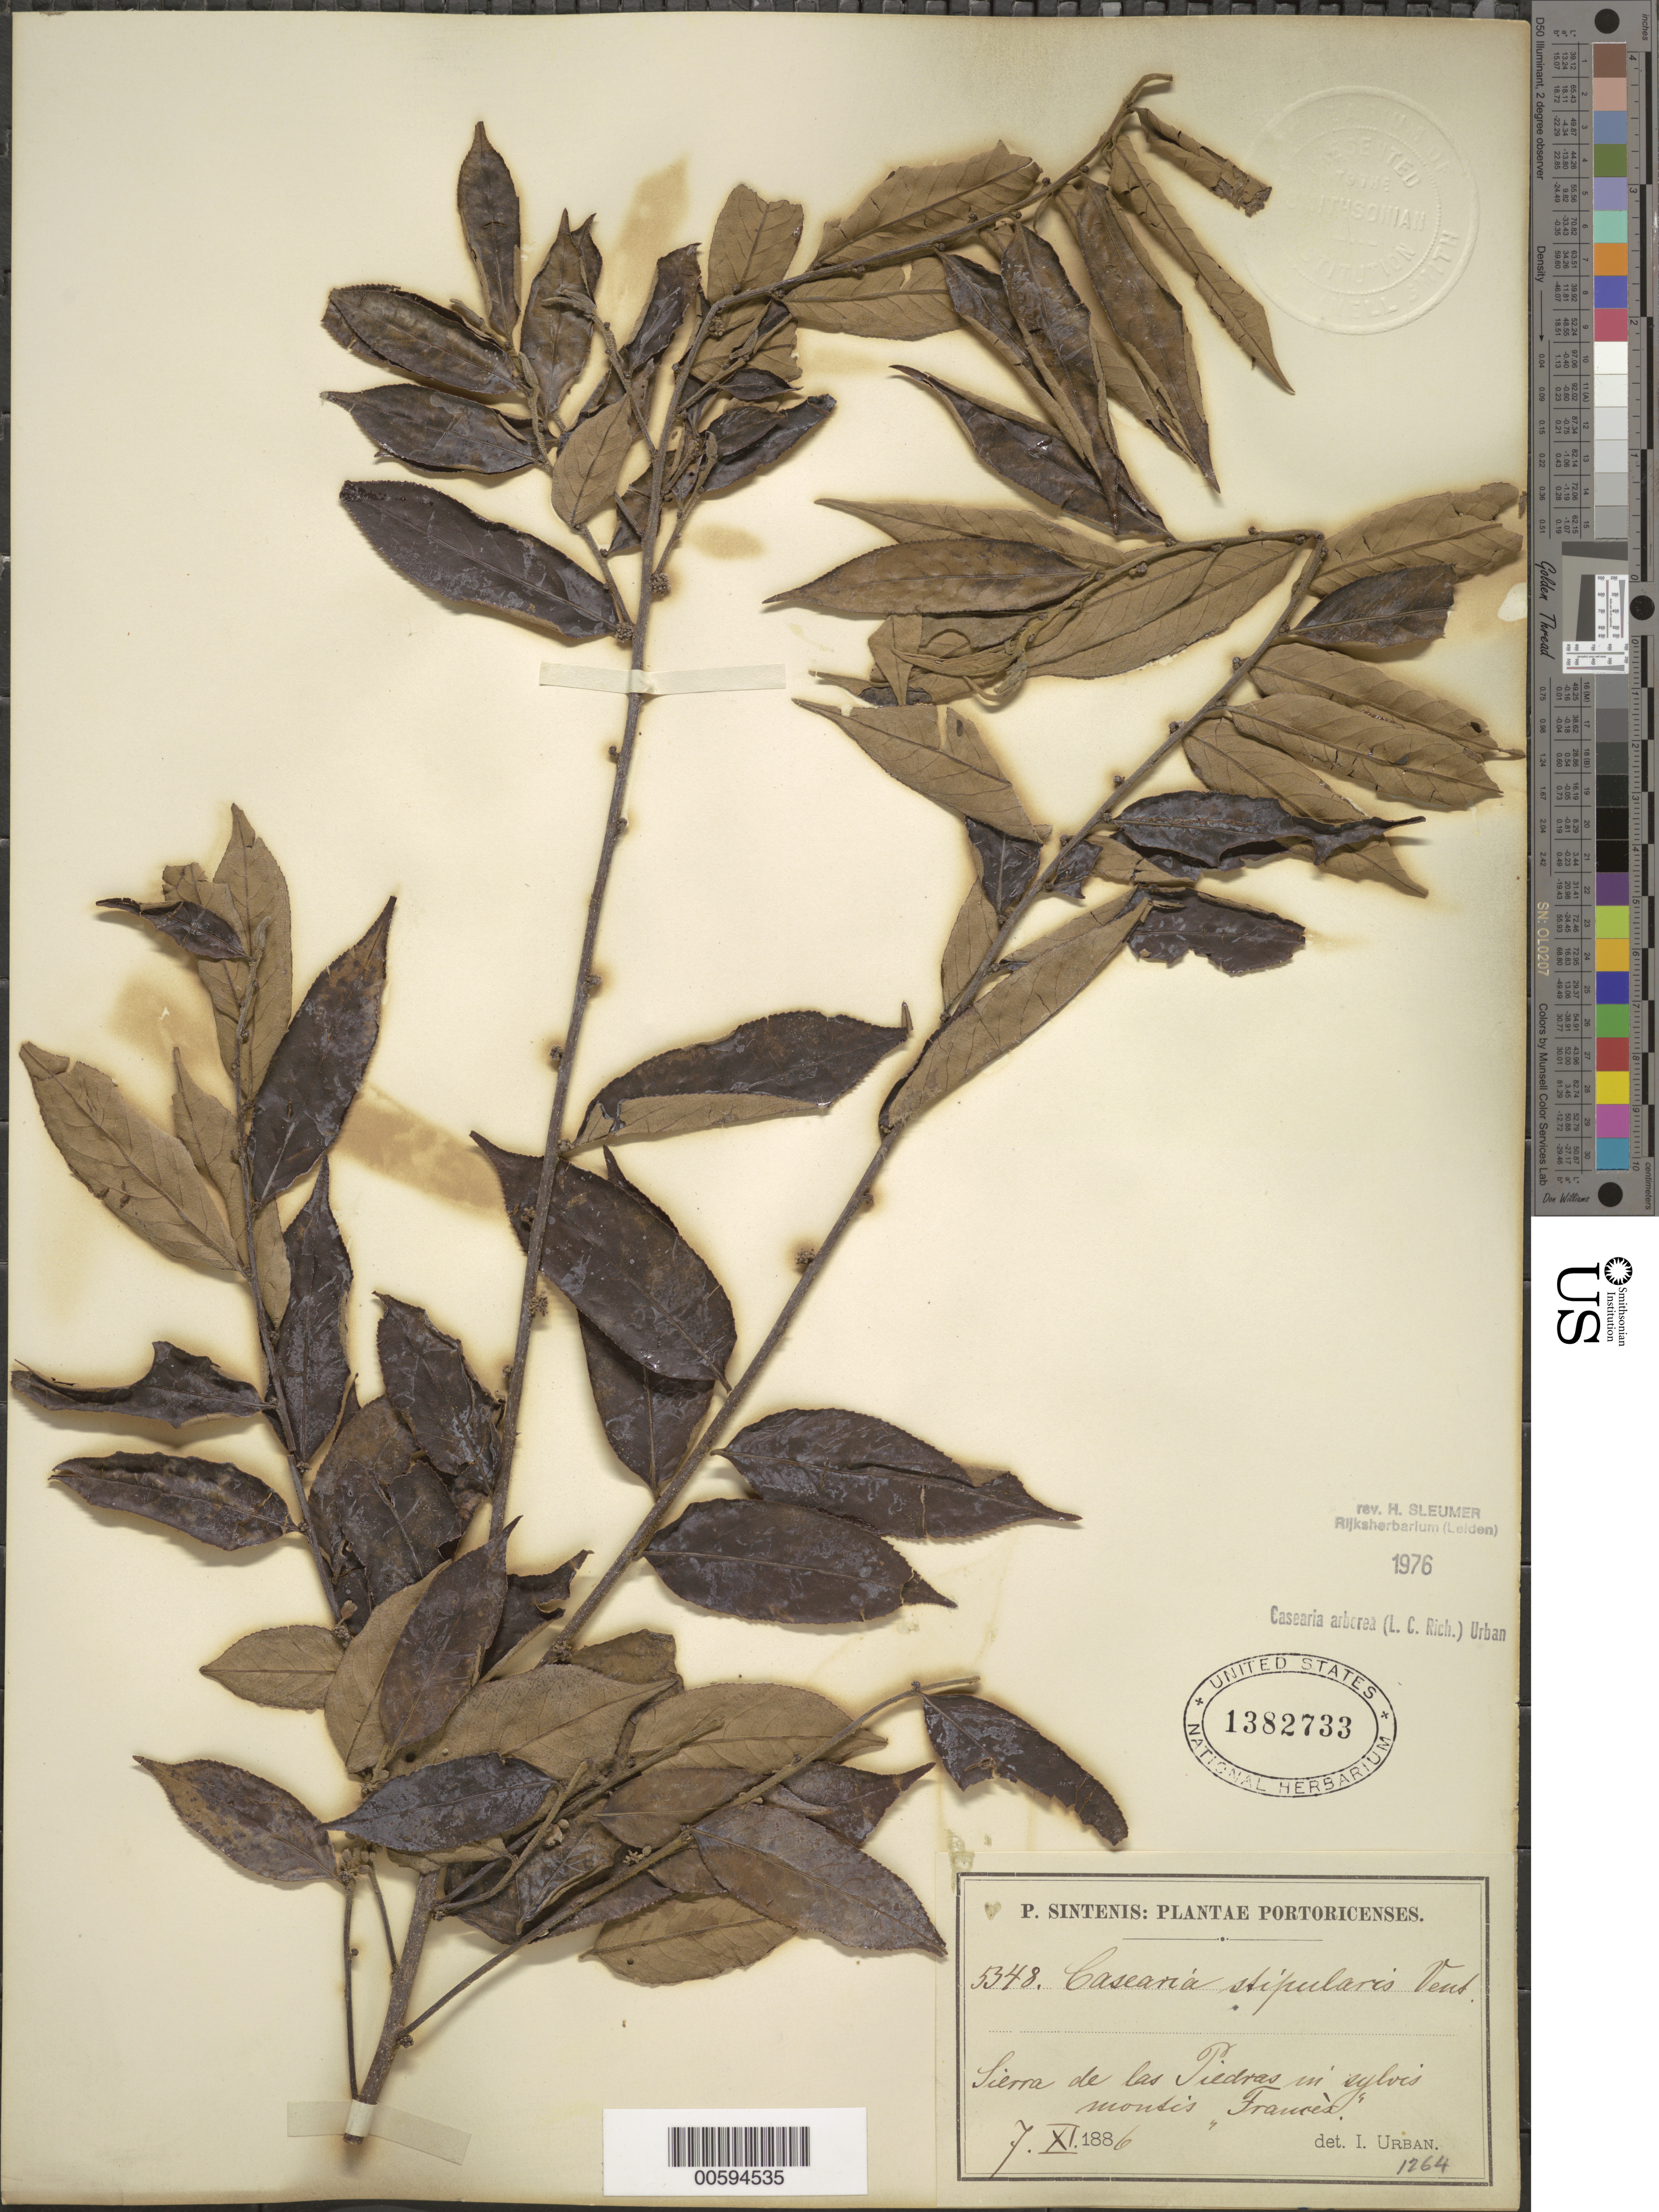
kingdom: Plantae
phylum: Tracheophyta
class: Magnoliopsida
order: Malpighiales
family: Salicaceae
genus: Casearia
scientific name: Casearia arborea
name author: (Rich.) Urb.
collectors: P. Sintenis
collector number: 5348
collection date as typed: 07 Nov 1886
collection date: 1886-11-07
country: Puerto Rico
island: Greater Antilles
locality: Sierra de la Piedras in sylvis montis "Frances"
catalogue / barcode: US 1382733